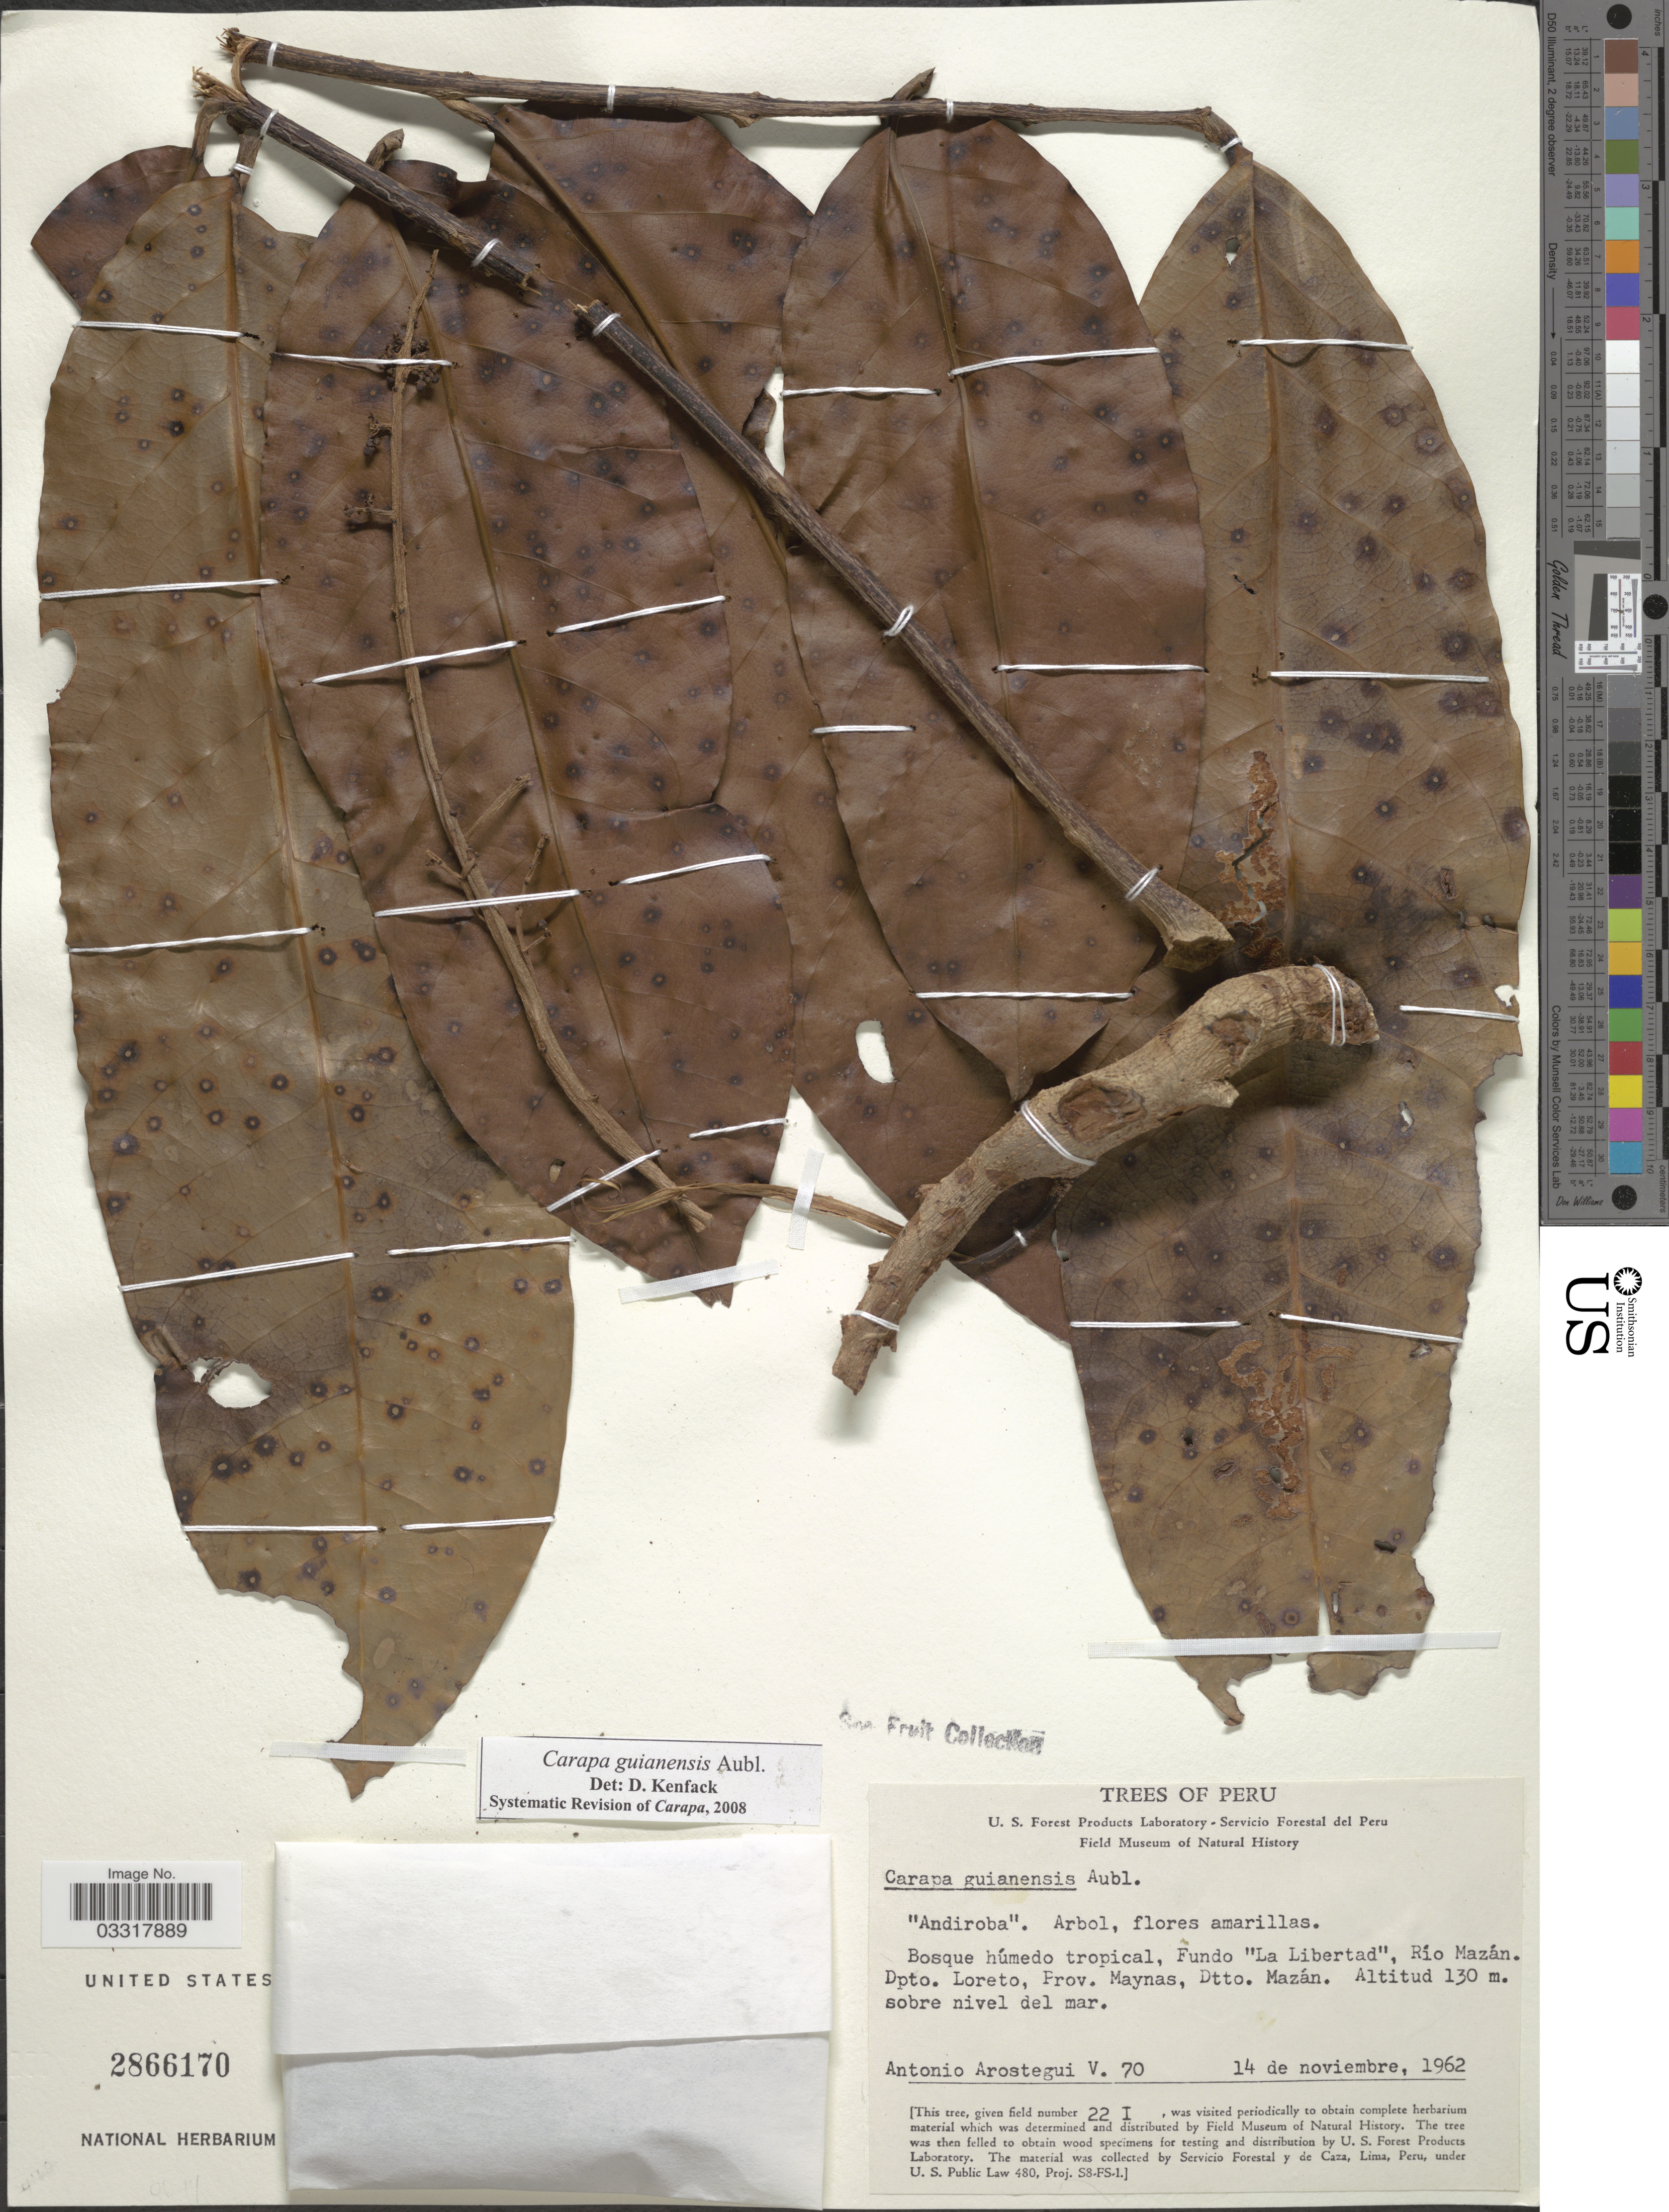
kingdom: Plantae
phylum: Tracheophyta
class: Magnoliopsida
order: Sapindales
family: Meliaceae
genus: Carapa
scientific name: Carapa guianensis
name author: Aubl.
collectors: A. Arostegui V.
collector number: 70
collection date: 1962-11-14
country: Peru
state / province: Loreto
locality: Fundo "La Libertad", Río Mazán. Depto. Loreto, Prov. Maynas, Dtto. Mazán.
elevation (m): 130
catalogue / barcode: US 2866170